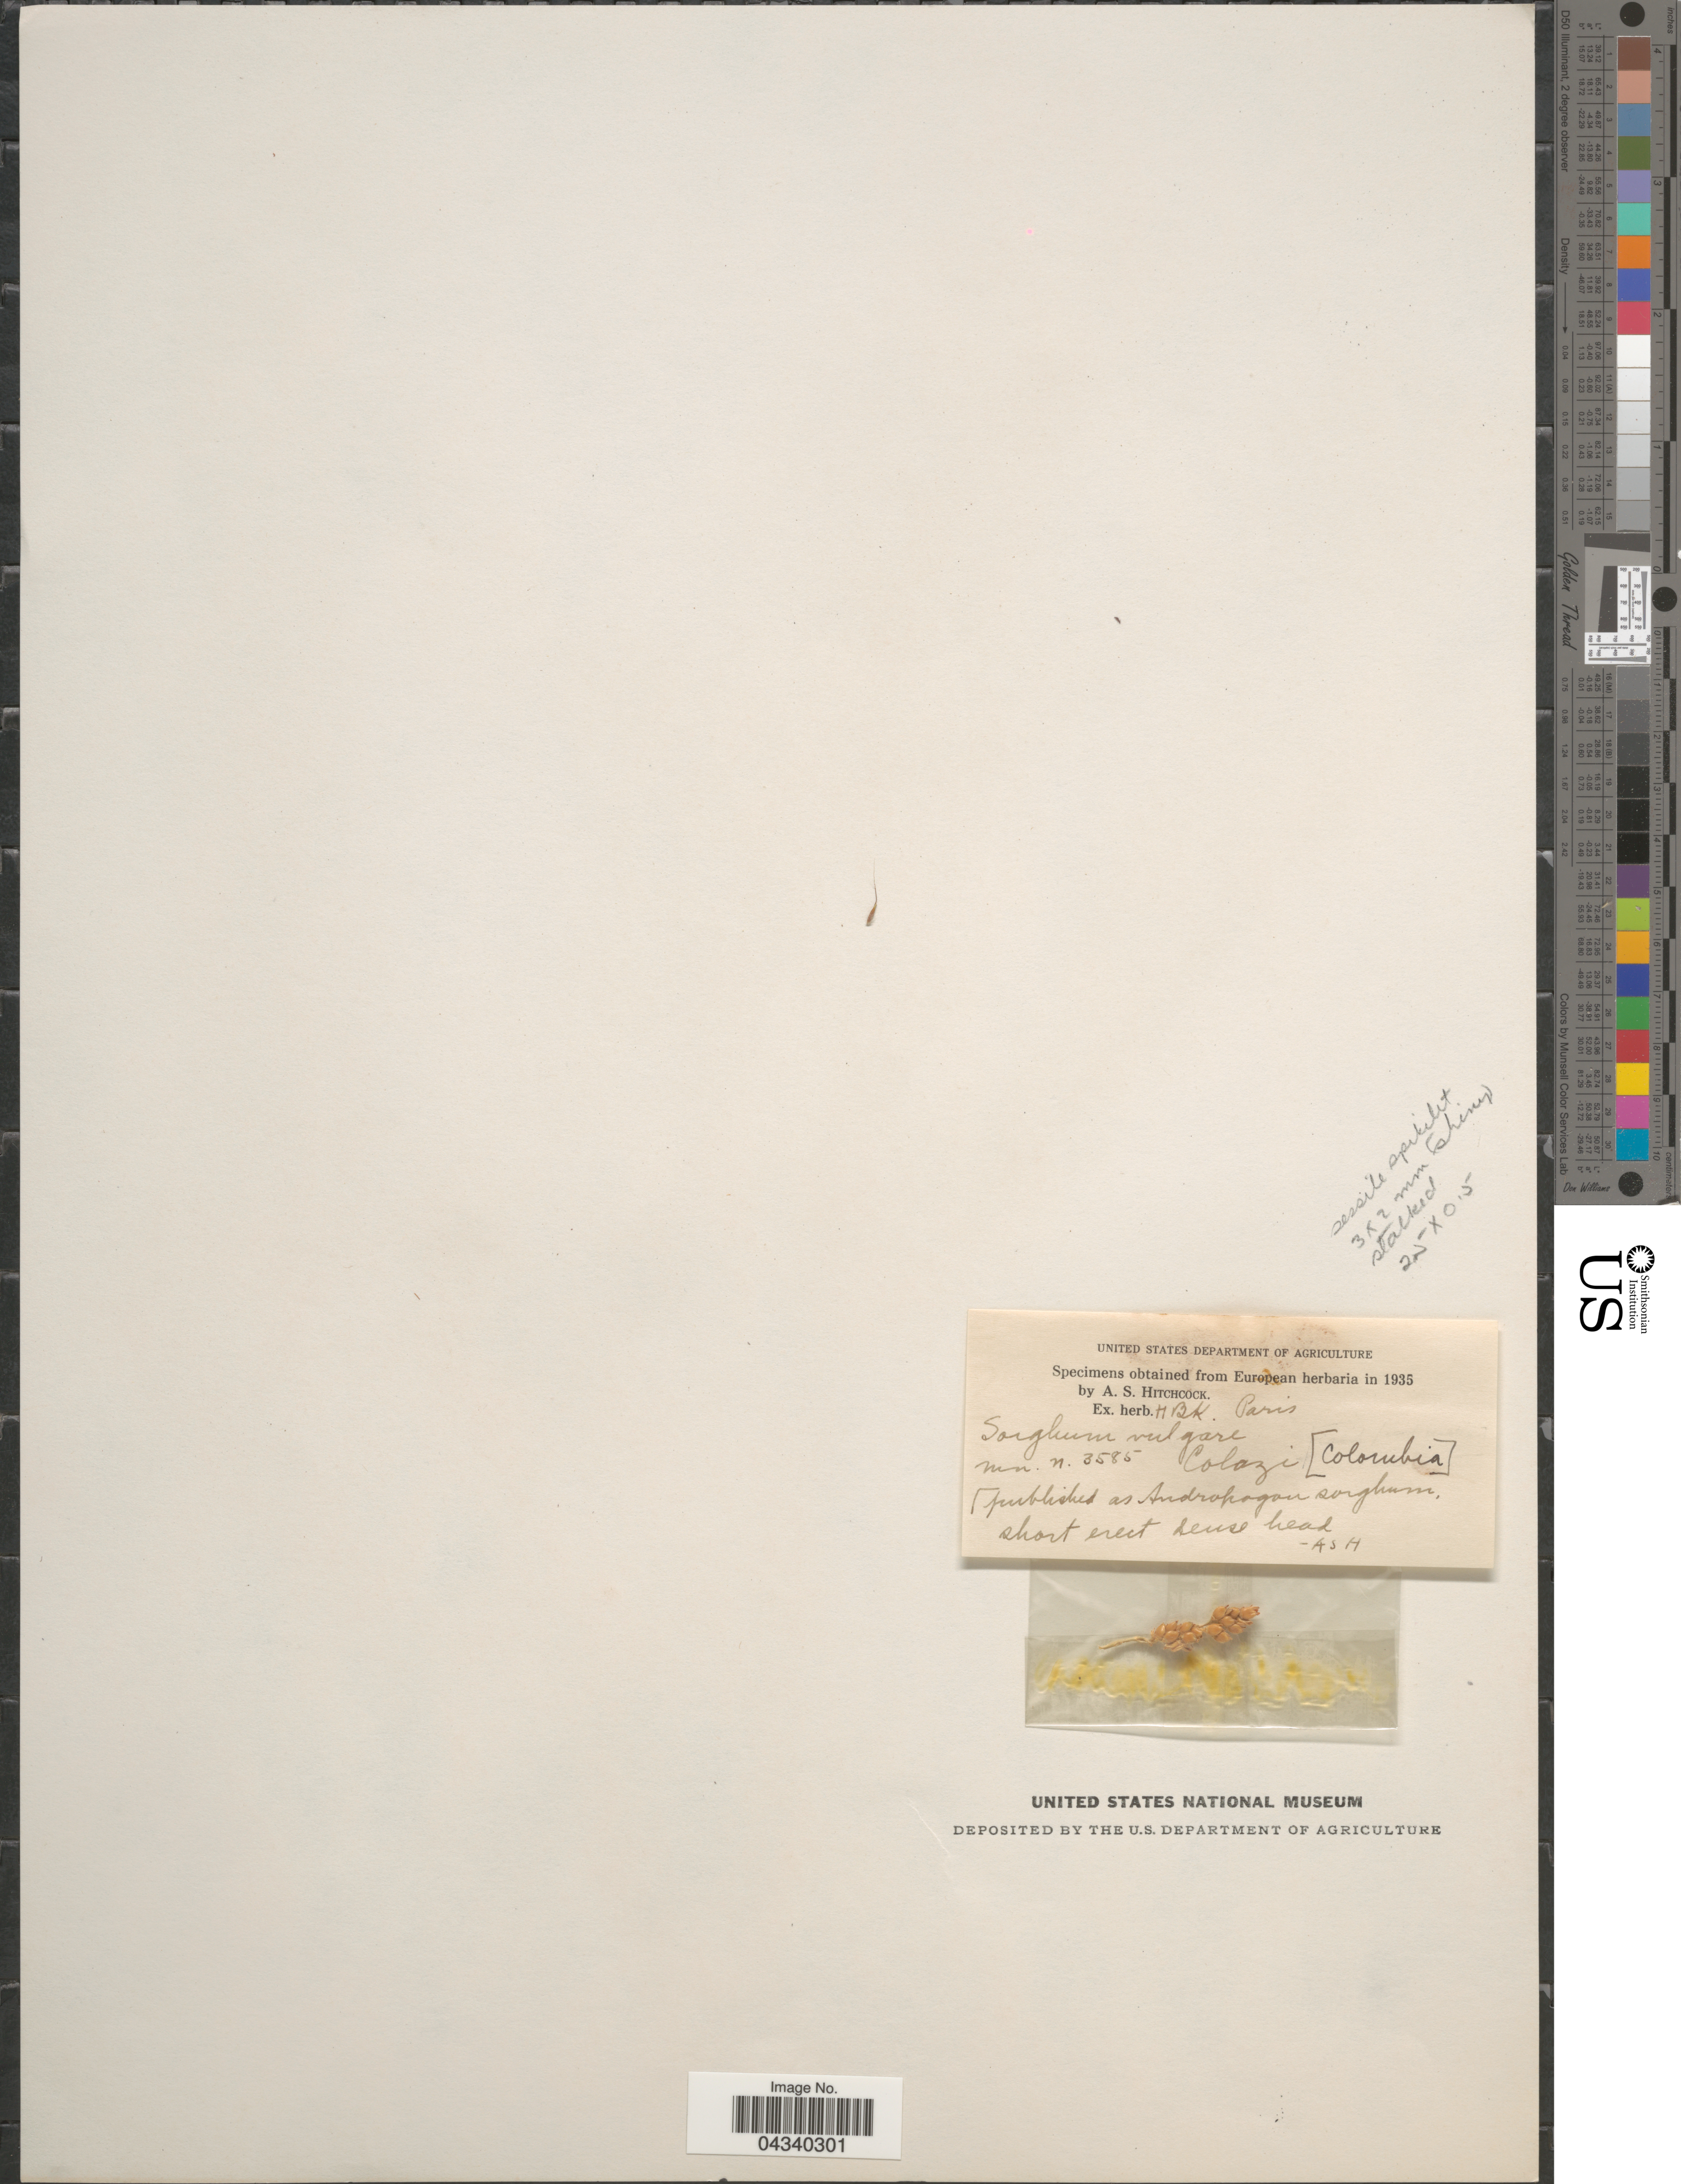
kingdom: Plantae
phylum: Tracheophyta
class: Liliopsida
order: Poales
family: Poaceae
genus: Sorghum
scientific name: Sorghum bicolor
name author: (L.) Moench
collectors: Colani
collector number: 3585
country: Colombia